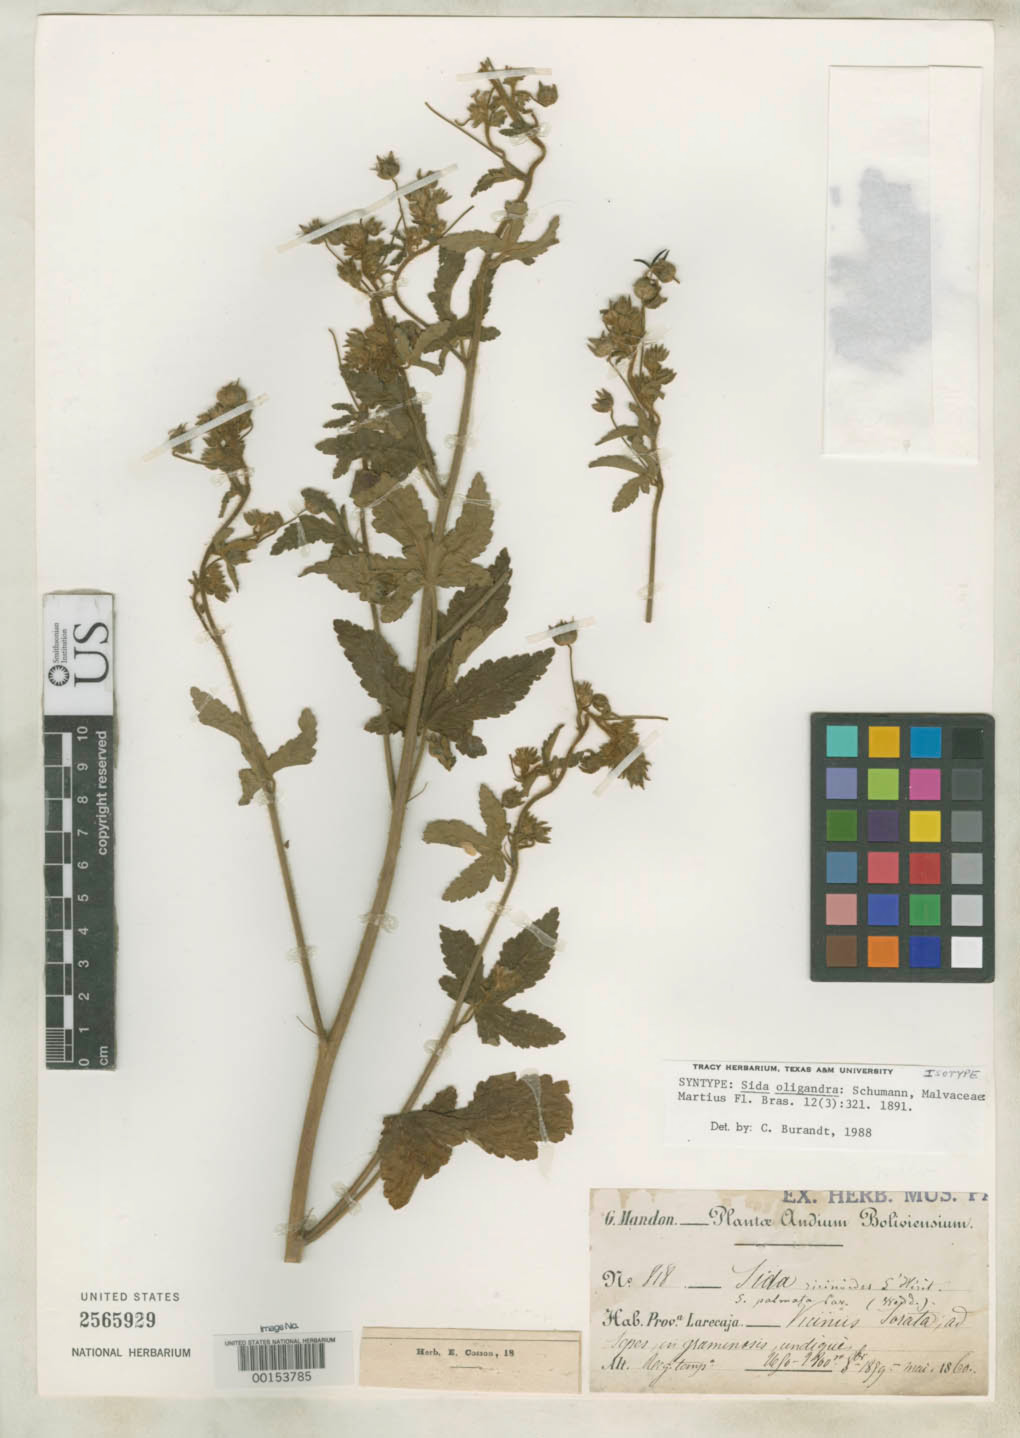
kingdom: Plantae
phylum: Tracheophyta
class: Magnoliopsida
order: Malvales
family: Malvaceae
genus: Sida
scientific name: Sida oligandra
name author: K. Schum. in Mart.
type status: Isolectotype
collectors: G. Mandon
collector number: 818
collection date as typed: Nov 1859 to -- May 1860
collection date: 1859-11/1860-05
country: Bolivia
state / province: La Paz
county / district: Larecaja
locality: Sorata.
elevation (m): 2800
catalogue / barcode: US 2565929